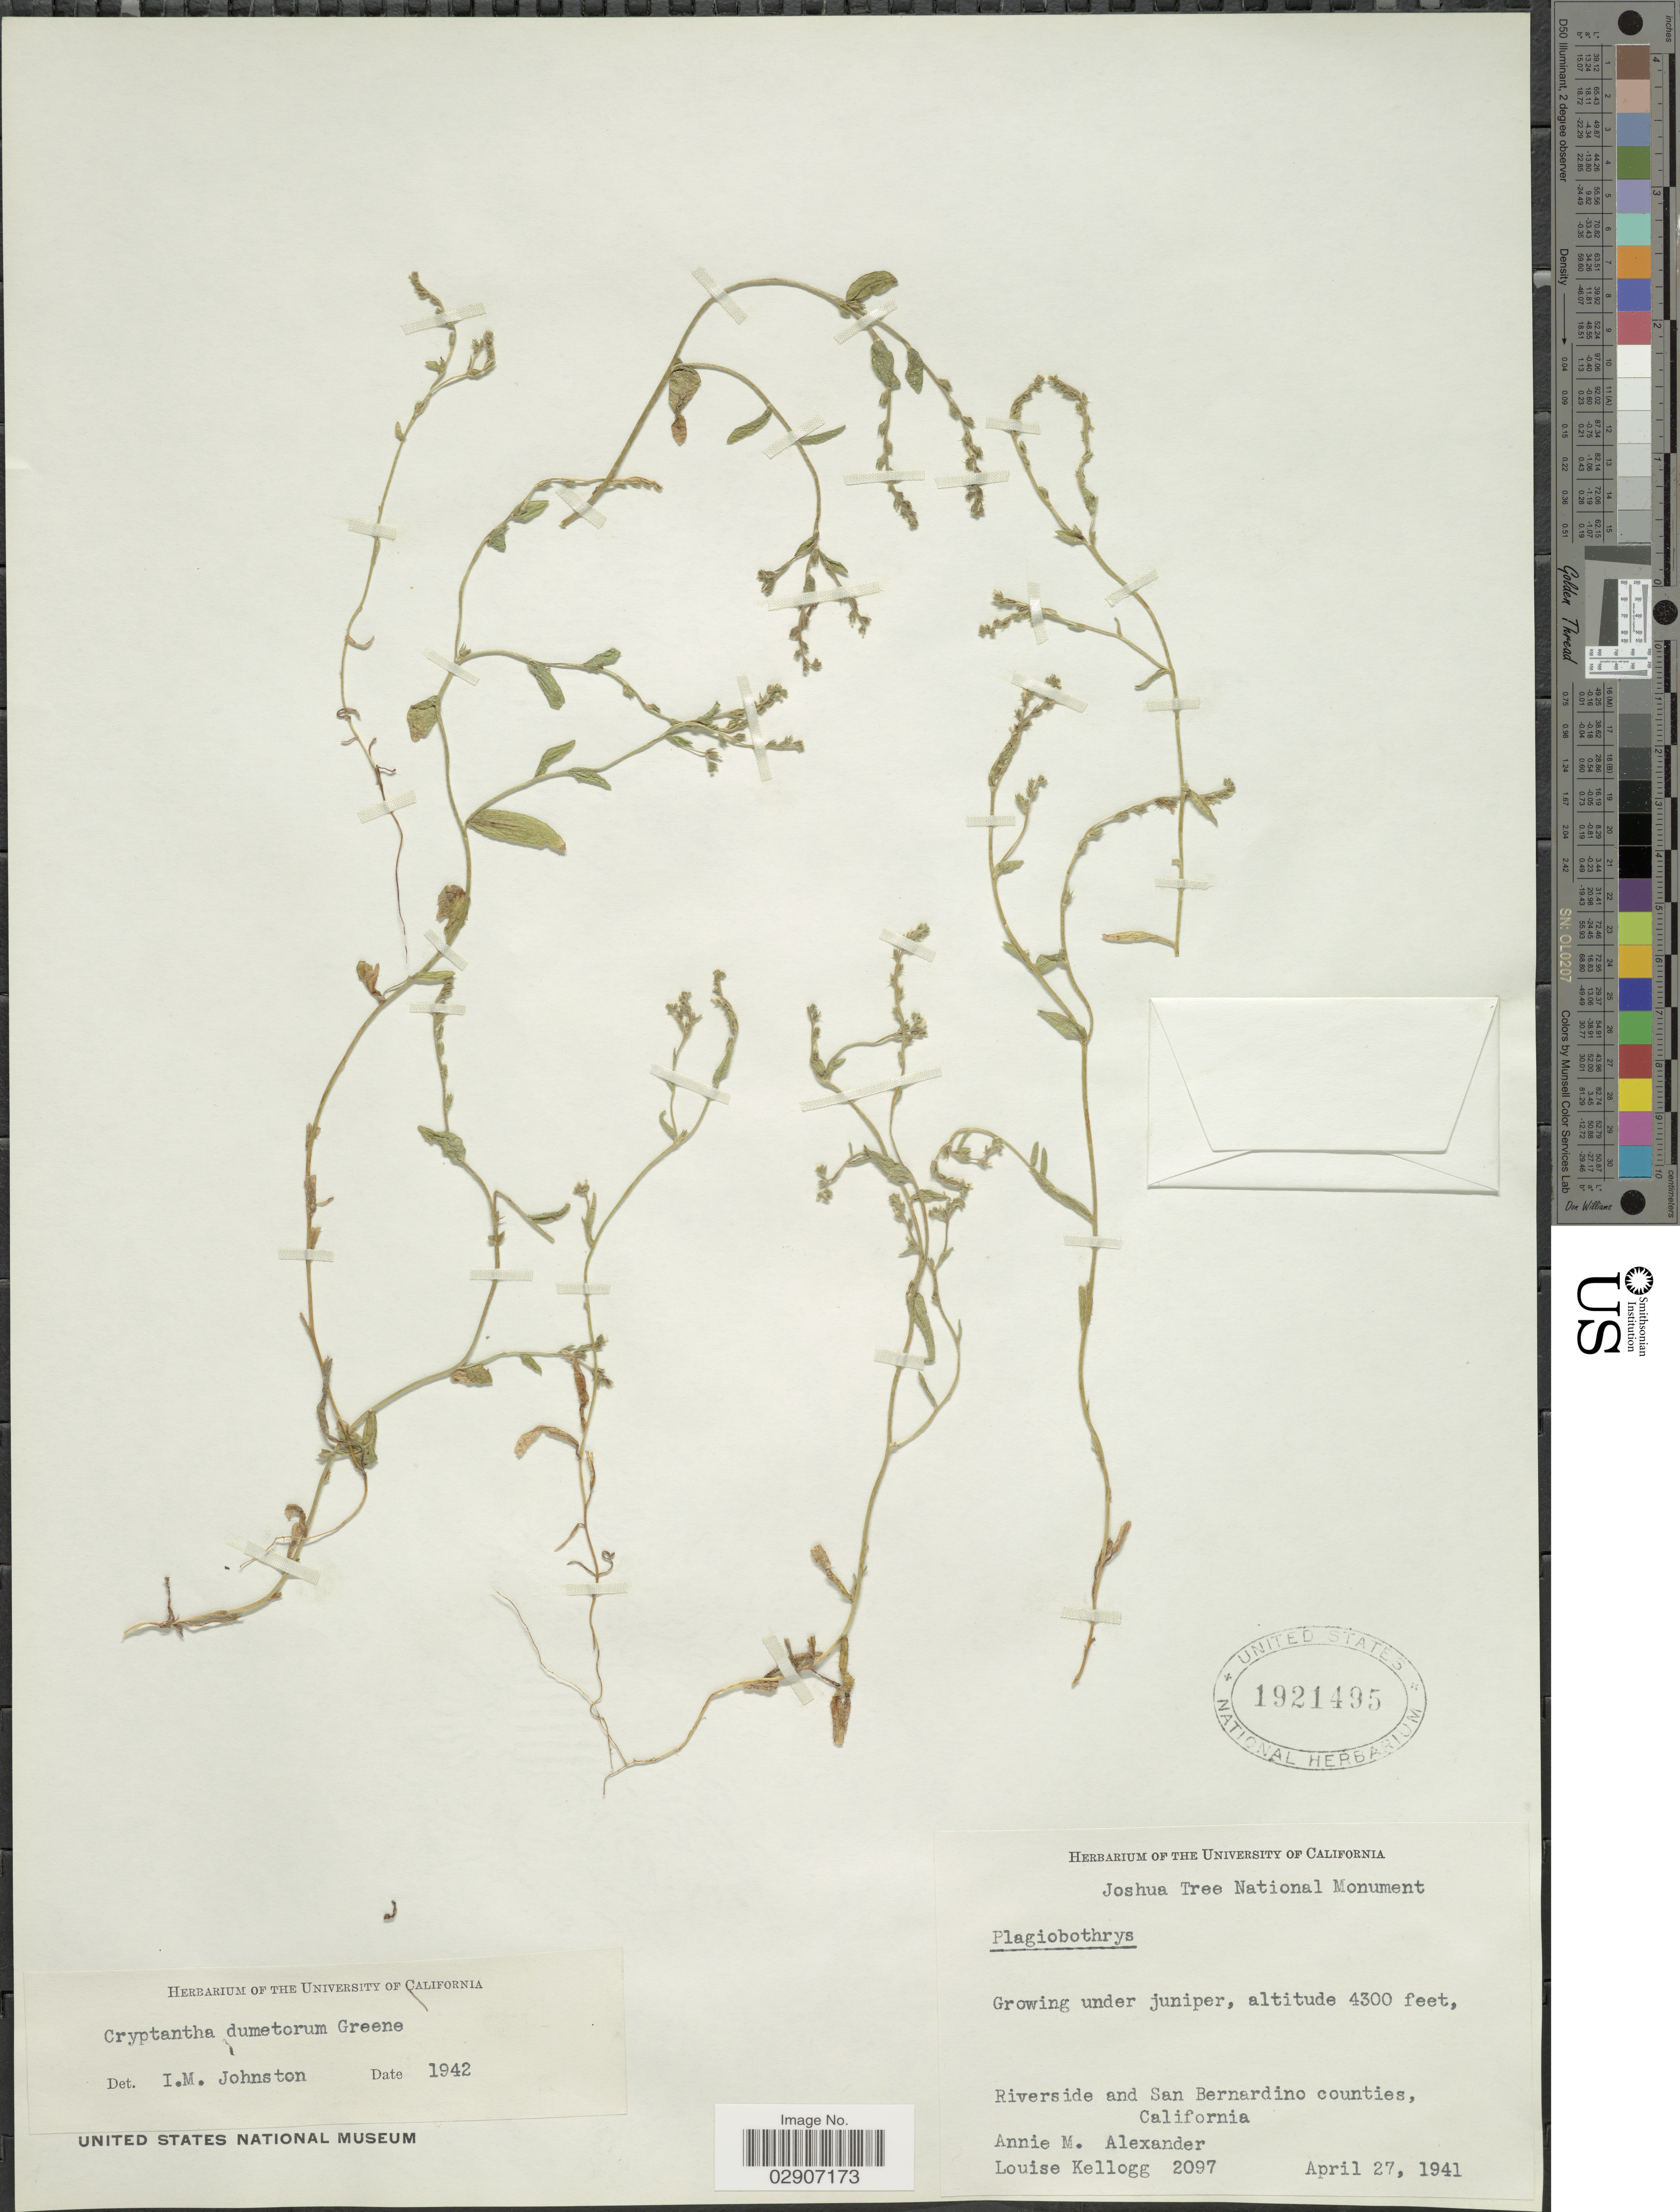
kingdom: Plantae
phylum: Tracheophyta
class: Magnoliopsida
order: Boraginales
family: Boraginaceae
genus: Cryptantha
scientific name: Cryptantha dumetorum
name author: (S.W. Greene ex A. Gray) S.W. Greene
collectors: A. M. Alexander & L. Kellogg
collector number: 2097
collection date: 1941-04-27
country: United States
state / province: California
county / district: San Bernardino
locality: Joshua Tree National Monument, Riverside and San Bernardino counties.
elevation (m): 1311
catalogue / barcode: US 1921495